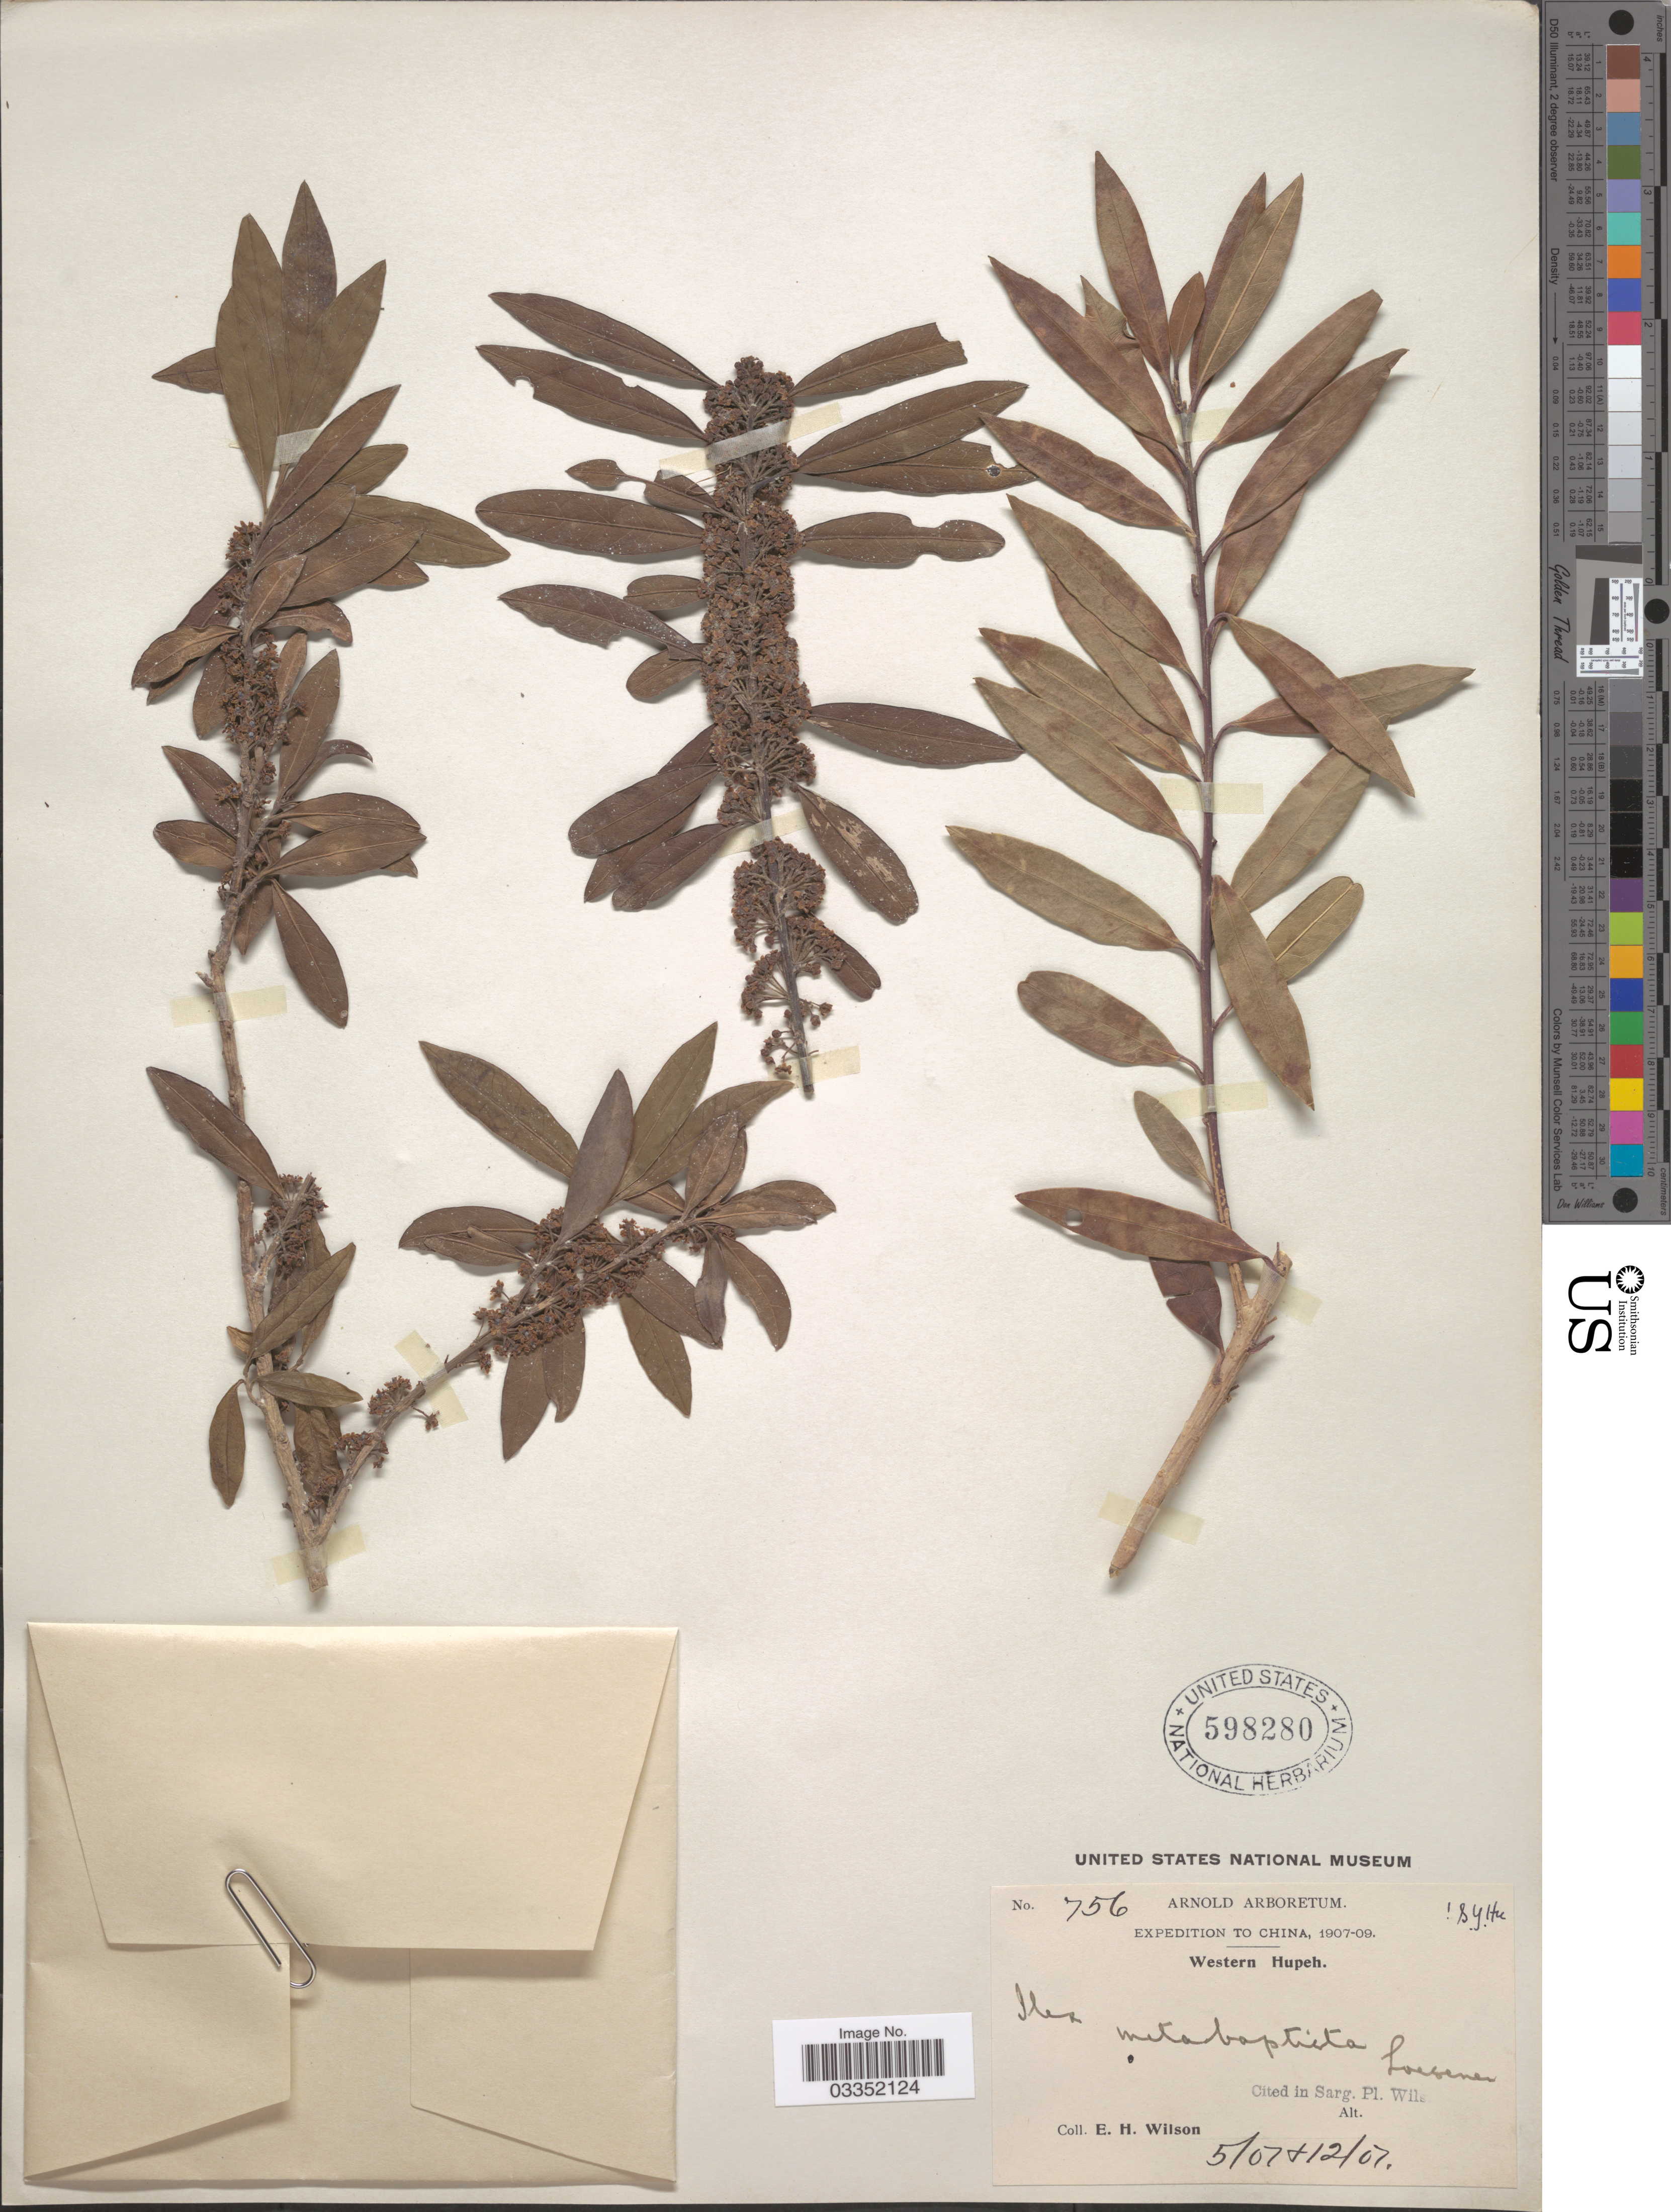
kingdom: Plantae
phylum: Tracheophyta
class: Magnoliopsida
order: Aquifoliales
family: Aquifoliaceae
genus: Ilex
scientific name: Ilex metabaptista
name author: Loes.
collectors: E. Wilson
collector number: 756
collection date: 1907-05/1907-12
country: China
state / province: Hubei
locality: Western Hupeh.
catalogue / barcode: US 598280